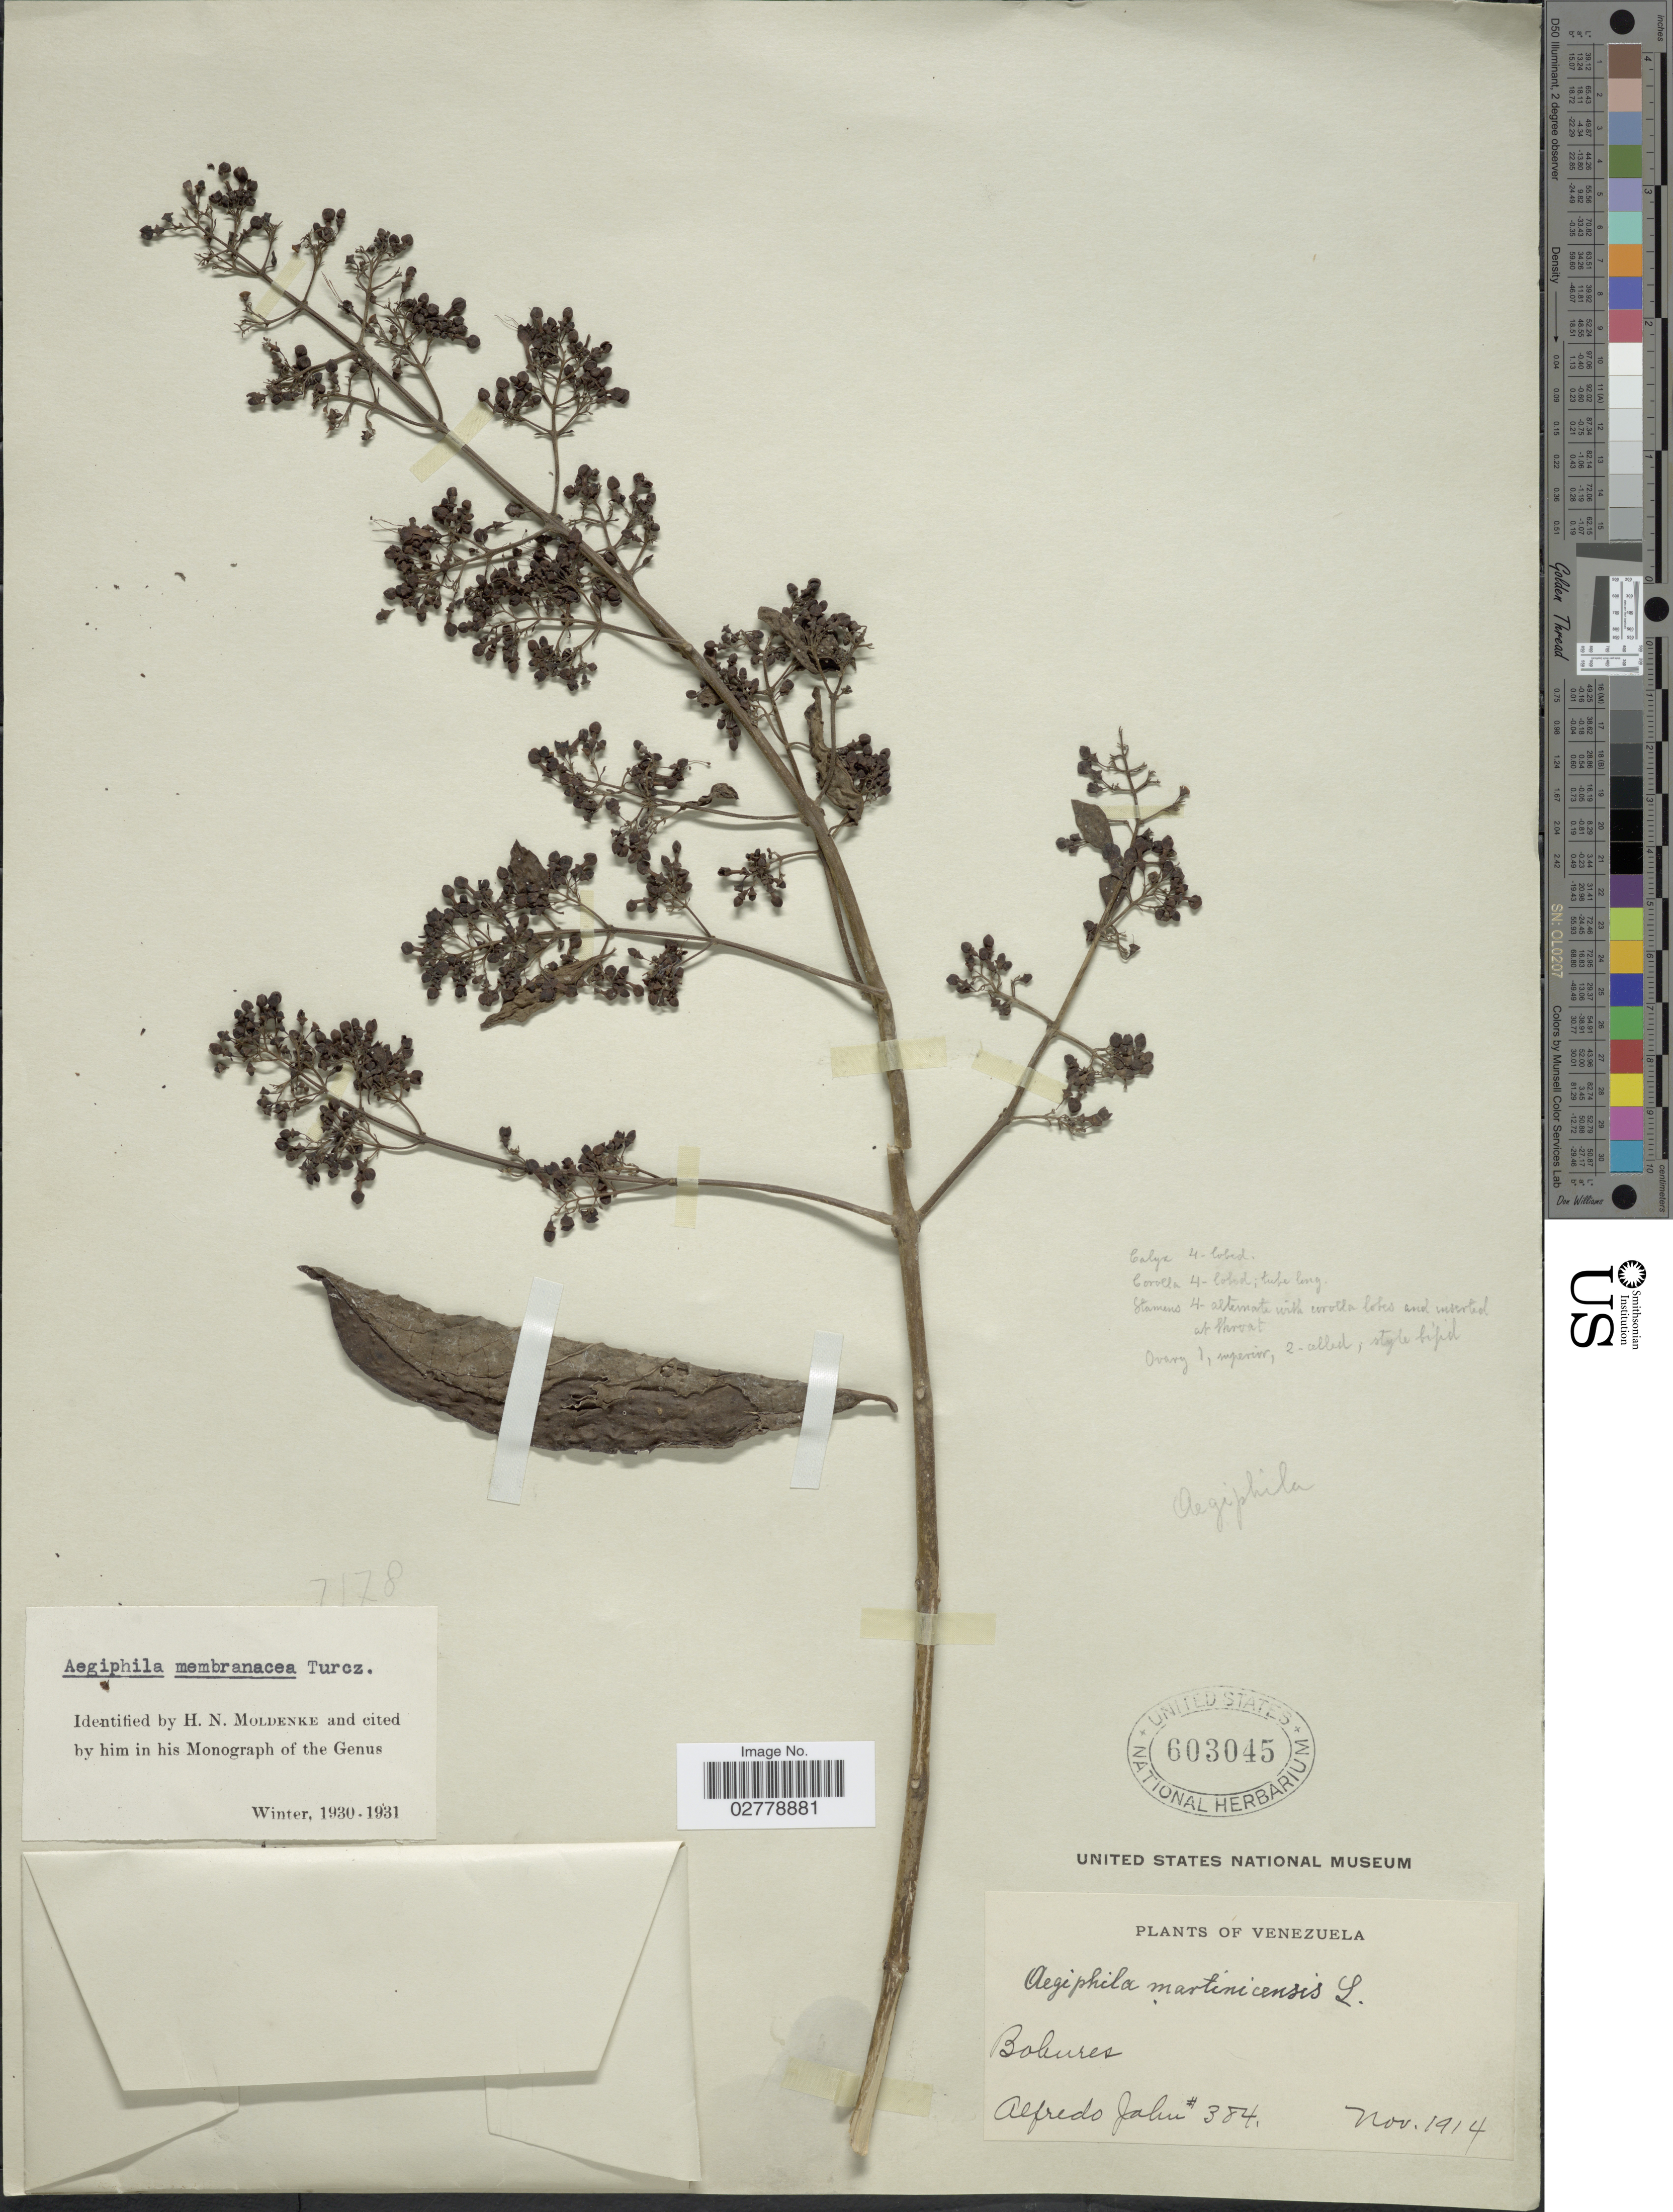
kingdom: Plantae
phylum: Tracheophyta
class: Magnoliopsida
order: Lamiales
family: Lamiaceae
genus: Aegiphila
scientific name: Aegiphila membranacea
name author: Ducke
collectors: A. Jahn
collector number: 384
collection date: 1914-11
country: Venezuela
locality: Bobures.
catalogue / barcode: US 603045